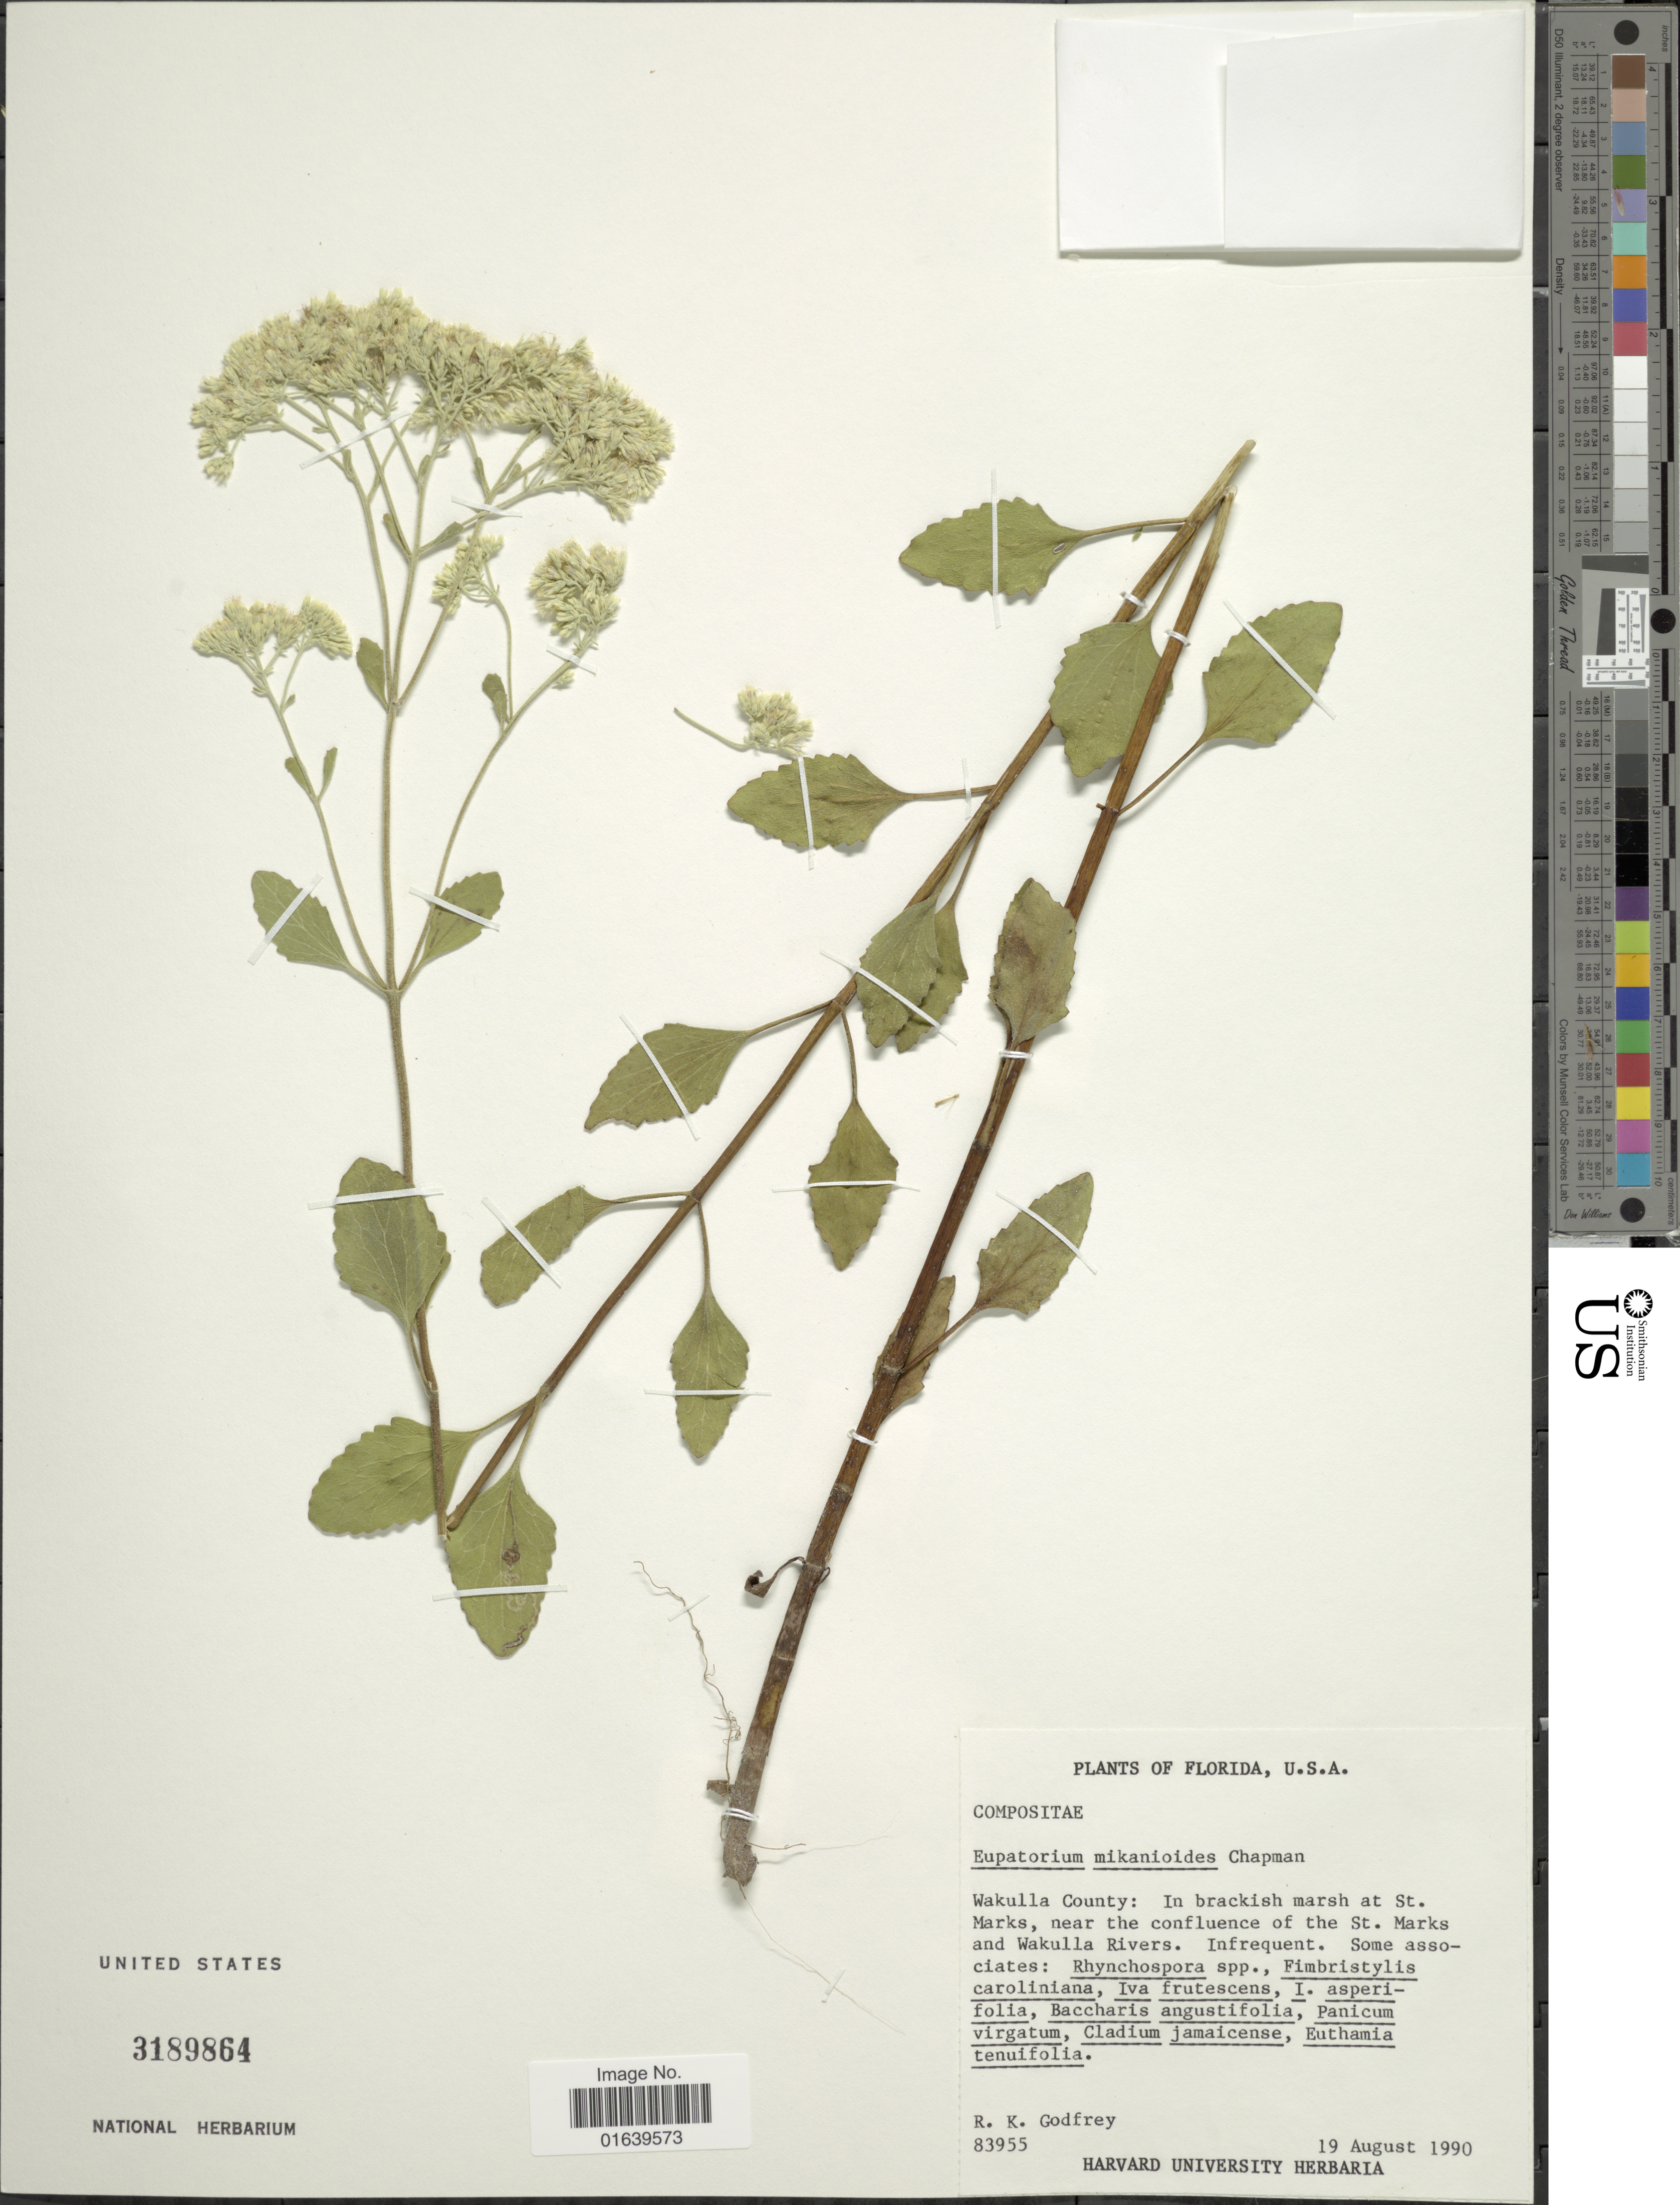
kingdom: Plantae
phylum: Tracheophyta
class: Magnoliopsida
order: Asterales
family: Asteraceae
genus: Eupatorium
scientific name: Eupatorium mikanioides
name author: Chapman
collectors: R. K. Godfrey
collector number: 83955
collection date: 1990-08-19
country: United States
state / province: Florida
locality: Wakulla County: In brackish marsh at St. Marks, near the confluence of the St. Marks and Wakulla Rivers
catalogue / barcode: US 3189864